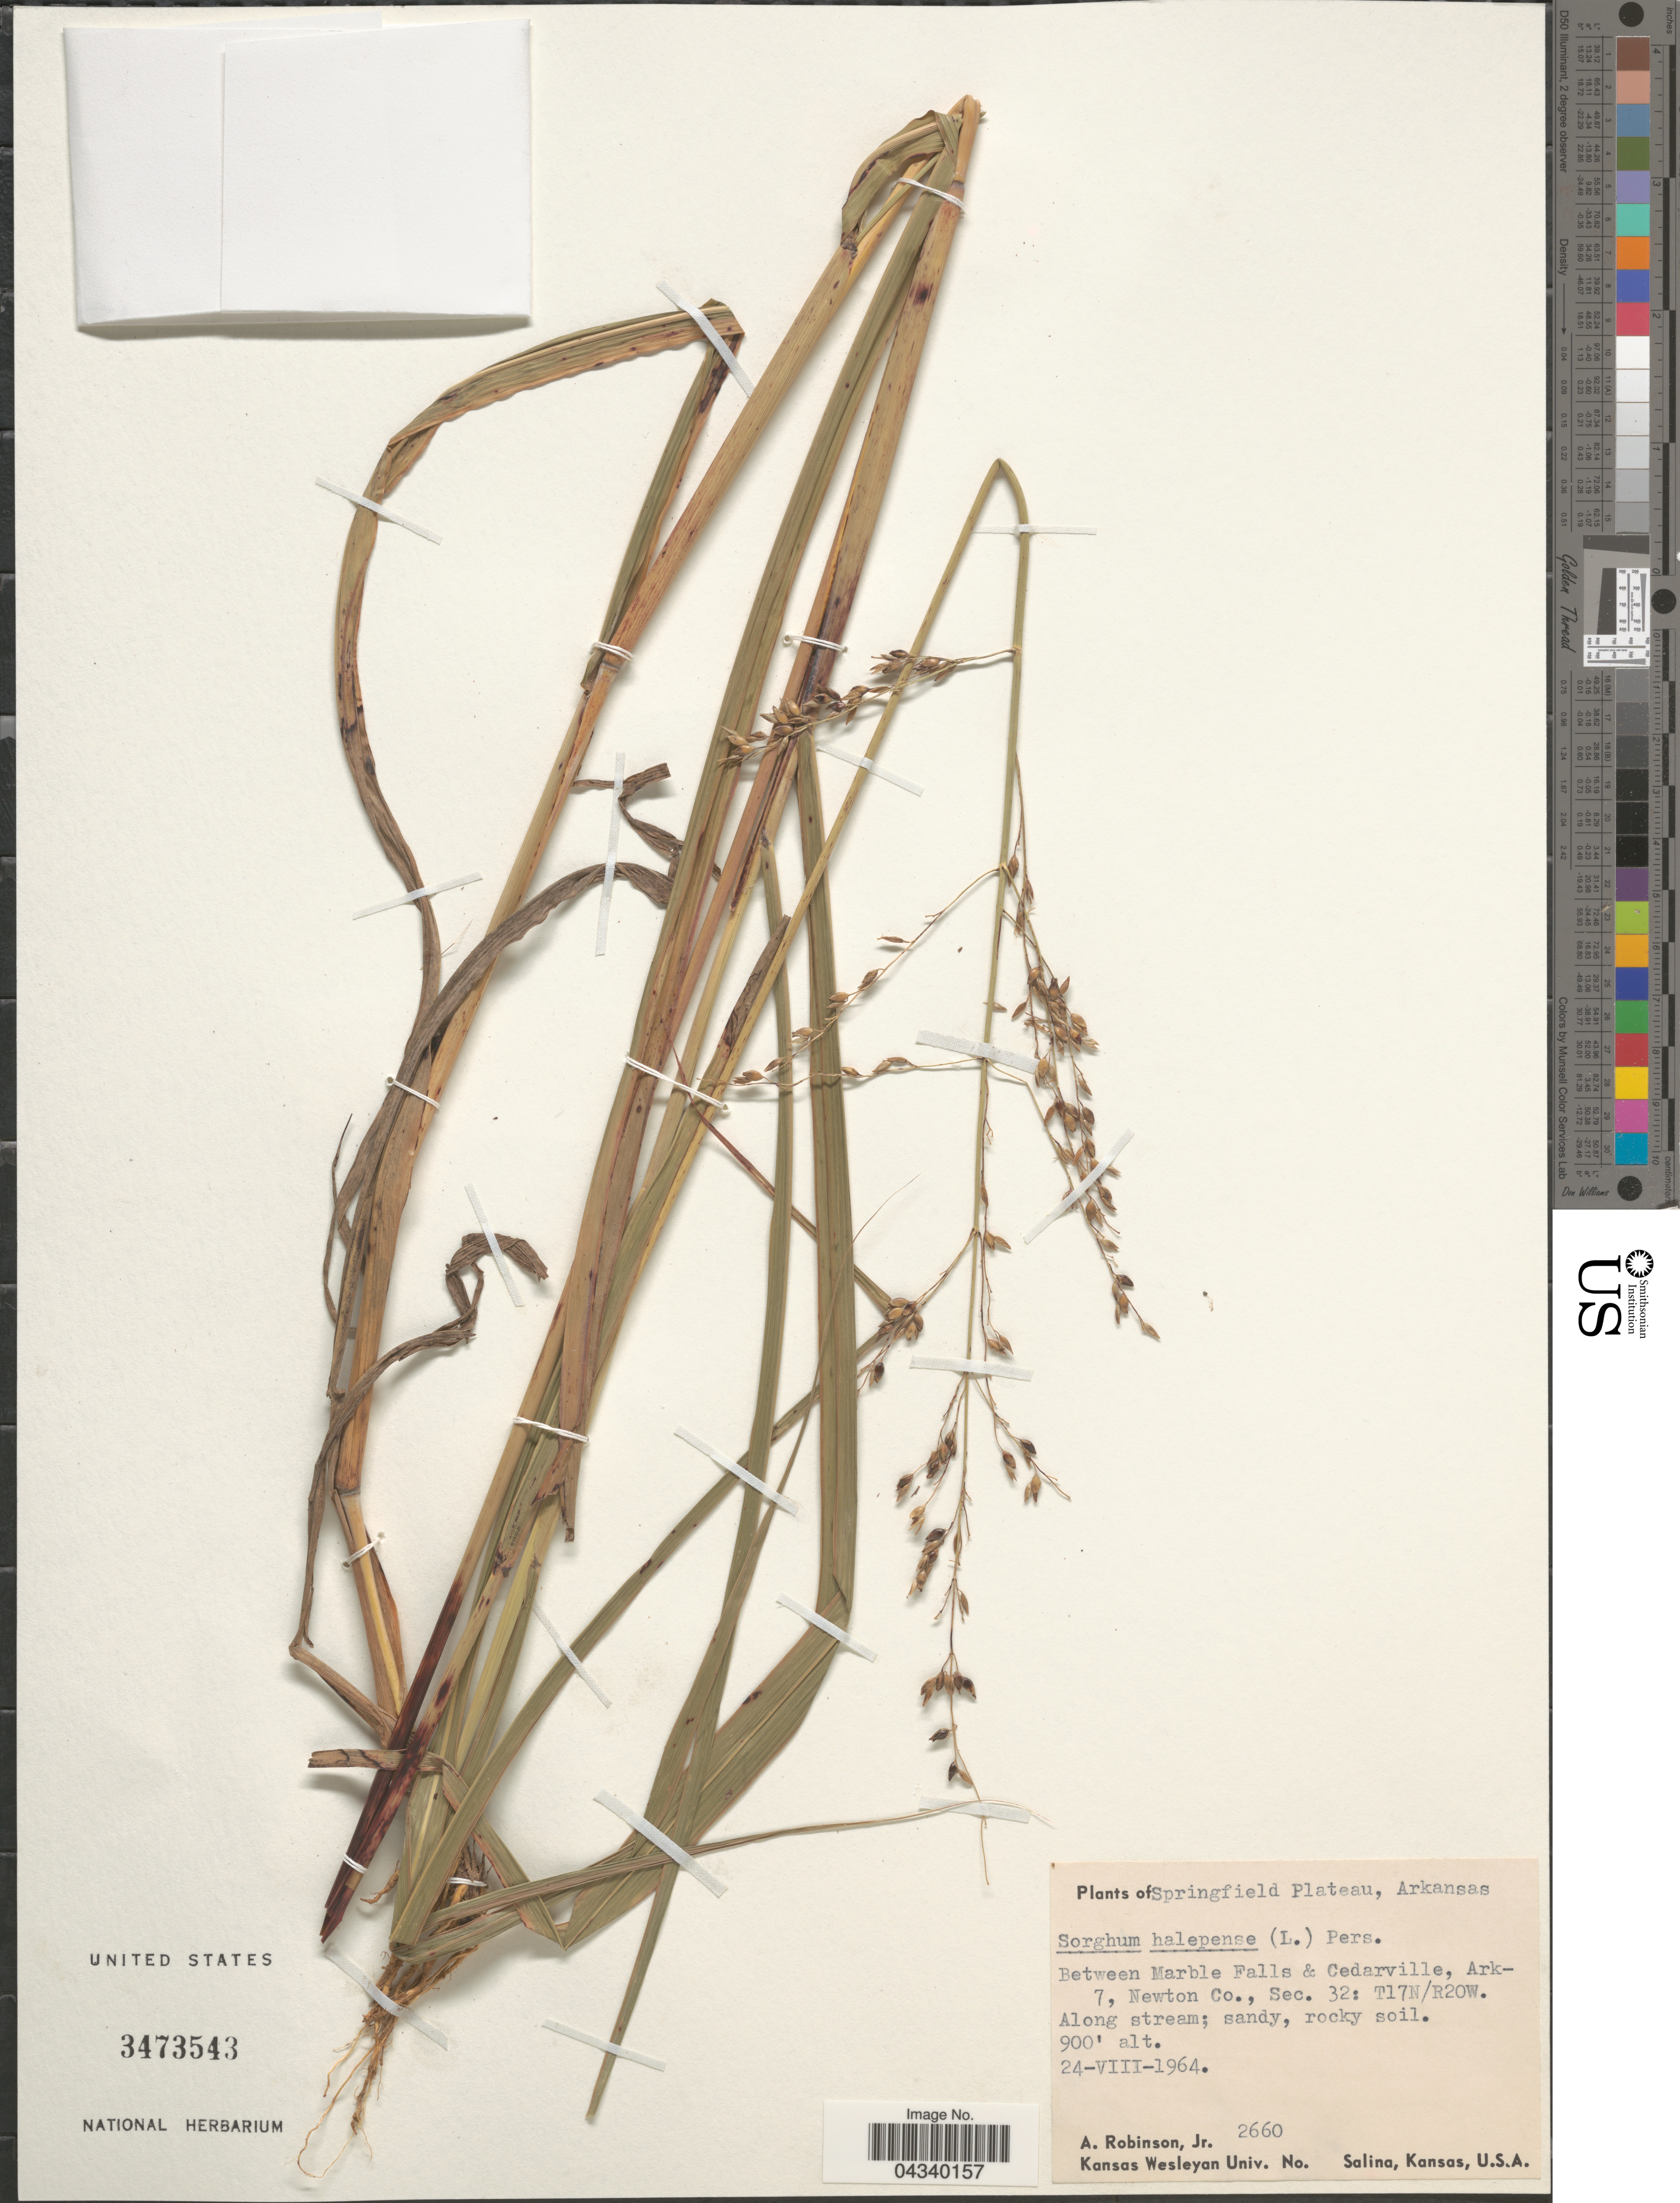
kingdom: Plantae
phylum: Tracheophyta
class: Liliopsida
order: Poales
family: Poaceae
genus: Sorghum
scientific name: Sorghum halepense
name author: (L.) Pers.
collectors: A. Robinson Jr.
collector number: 2660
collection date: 1964-08-24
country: United States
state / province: Arkansas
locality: Springfield Plateau. Between Marble Falls & Cedarville, Ark-7, Newton Co., Sec. 32: T17N/R20W.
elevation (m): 274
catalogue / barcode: US 3473543